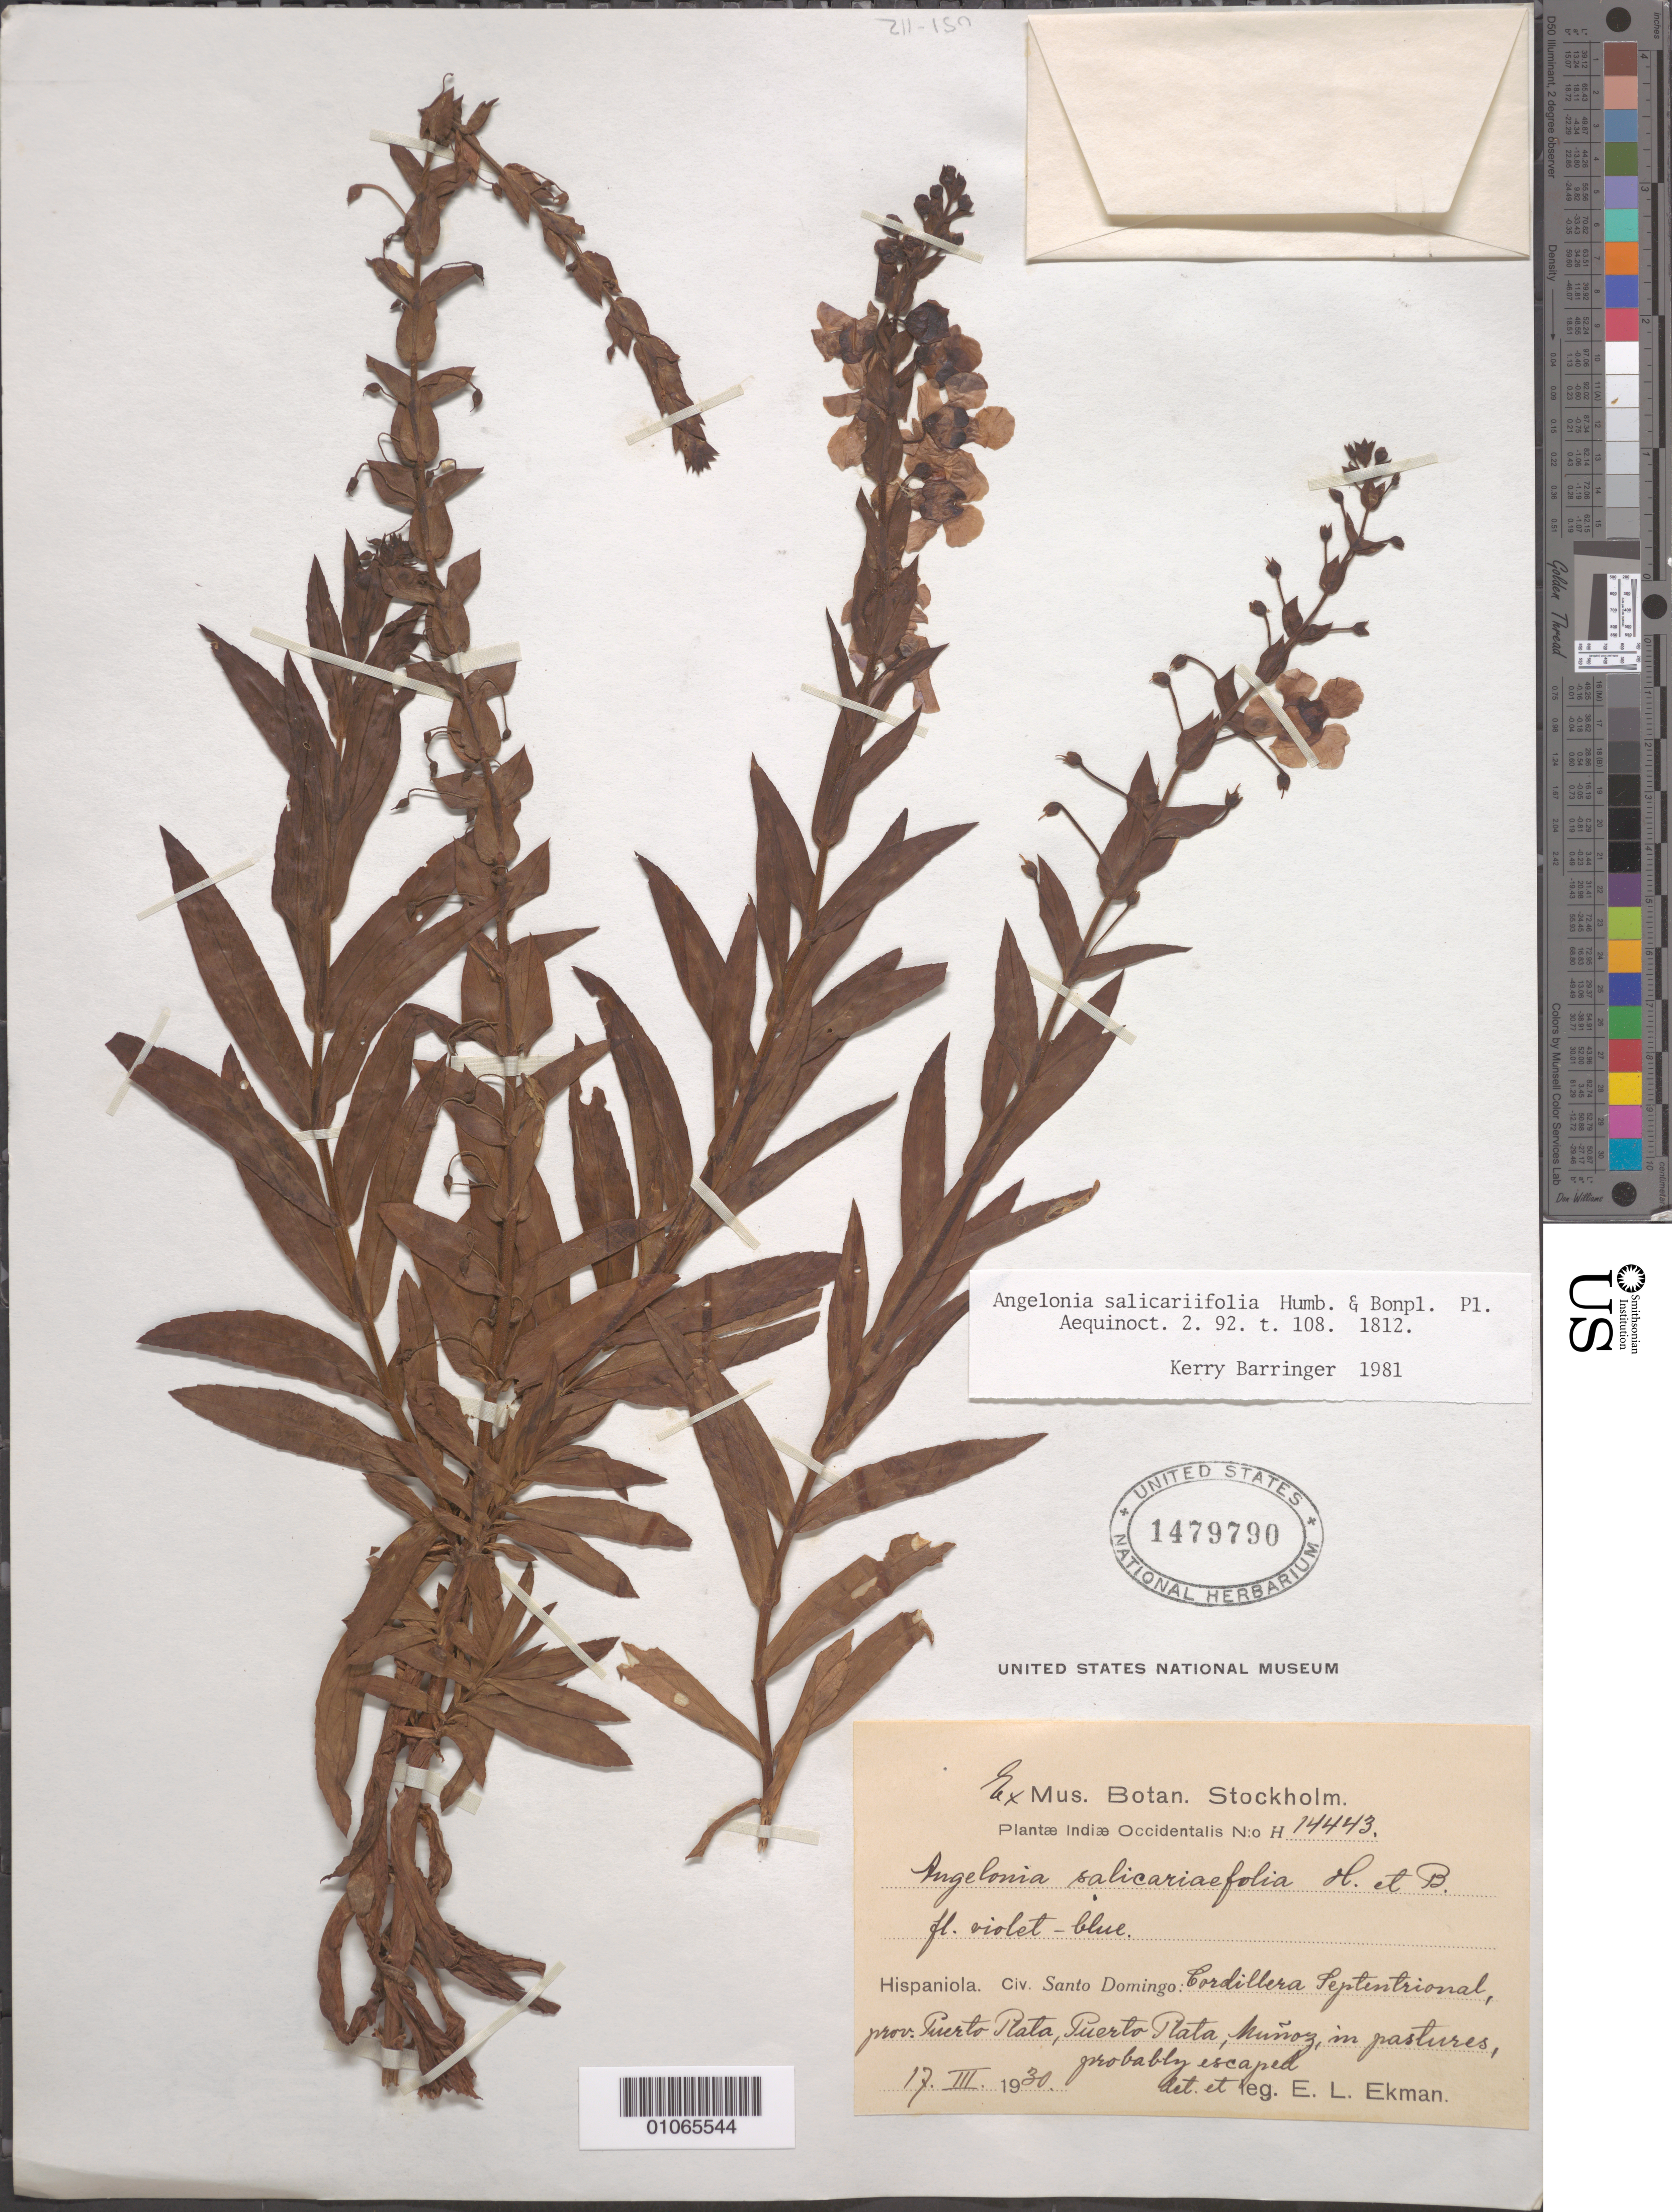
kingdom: Plantae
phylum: Tracheophyta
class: Magnoliopsida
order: Lamiales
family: Plantaginaceae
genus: Angelonia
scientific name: Angelonia salicariifolia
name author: Bonpl.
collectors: E. L. Ekman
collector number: H 14443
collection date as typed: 17 Mar 1930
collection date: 1930-03-17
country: Dominican Republic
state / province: Puerto Plata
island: Hispaniola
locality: Cordillera Septembrional, prov. Puerto Rata, Puerto Rata, hunoz, in pastures.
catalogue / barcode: US 1479790